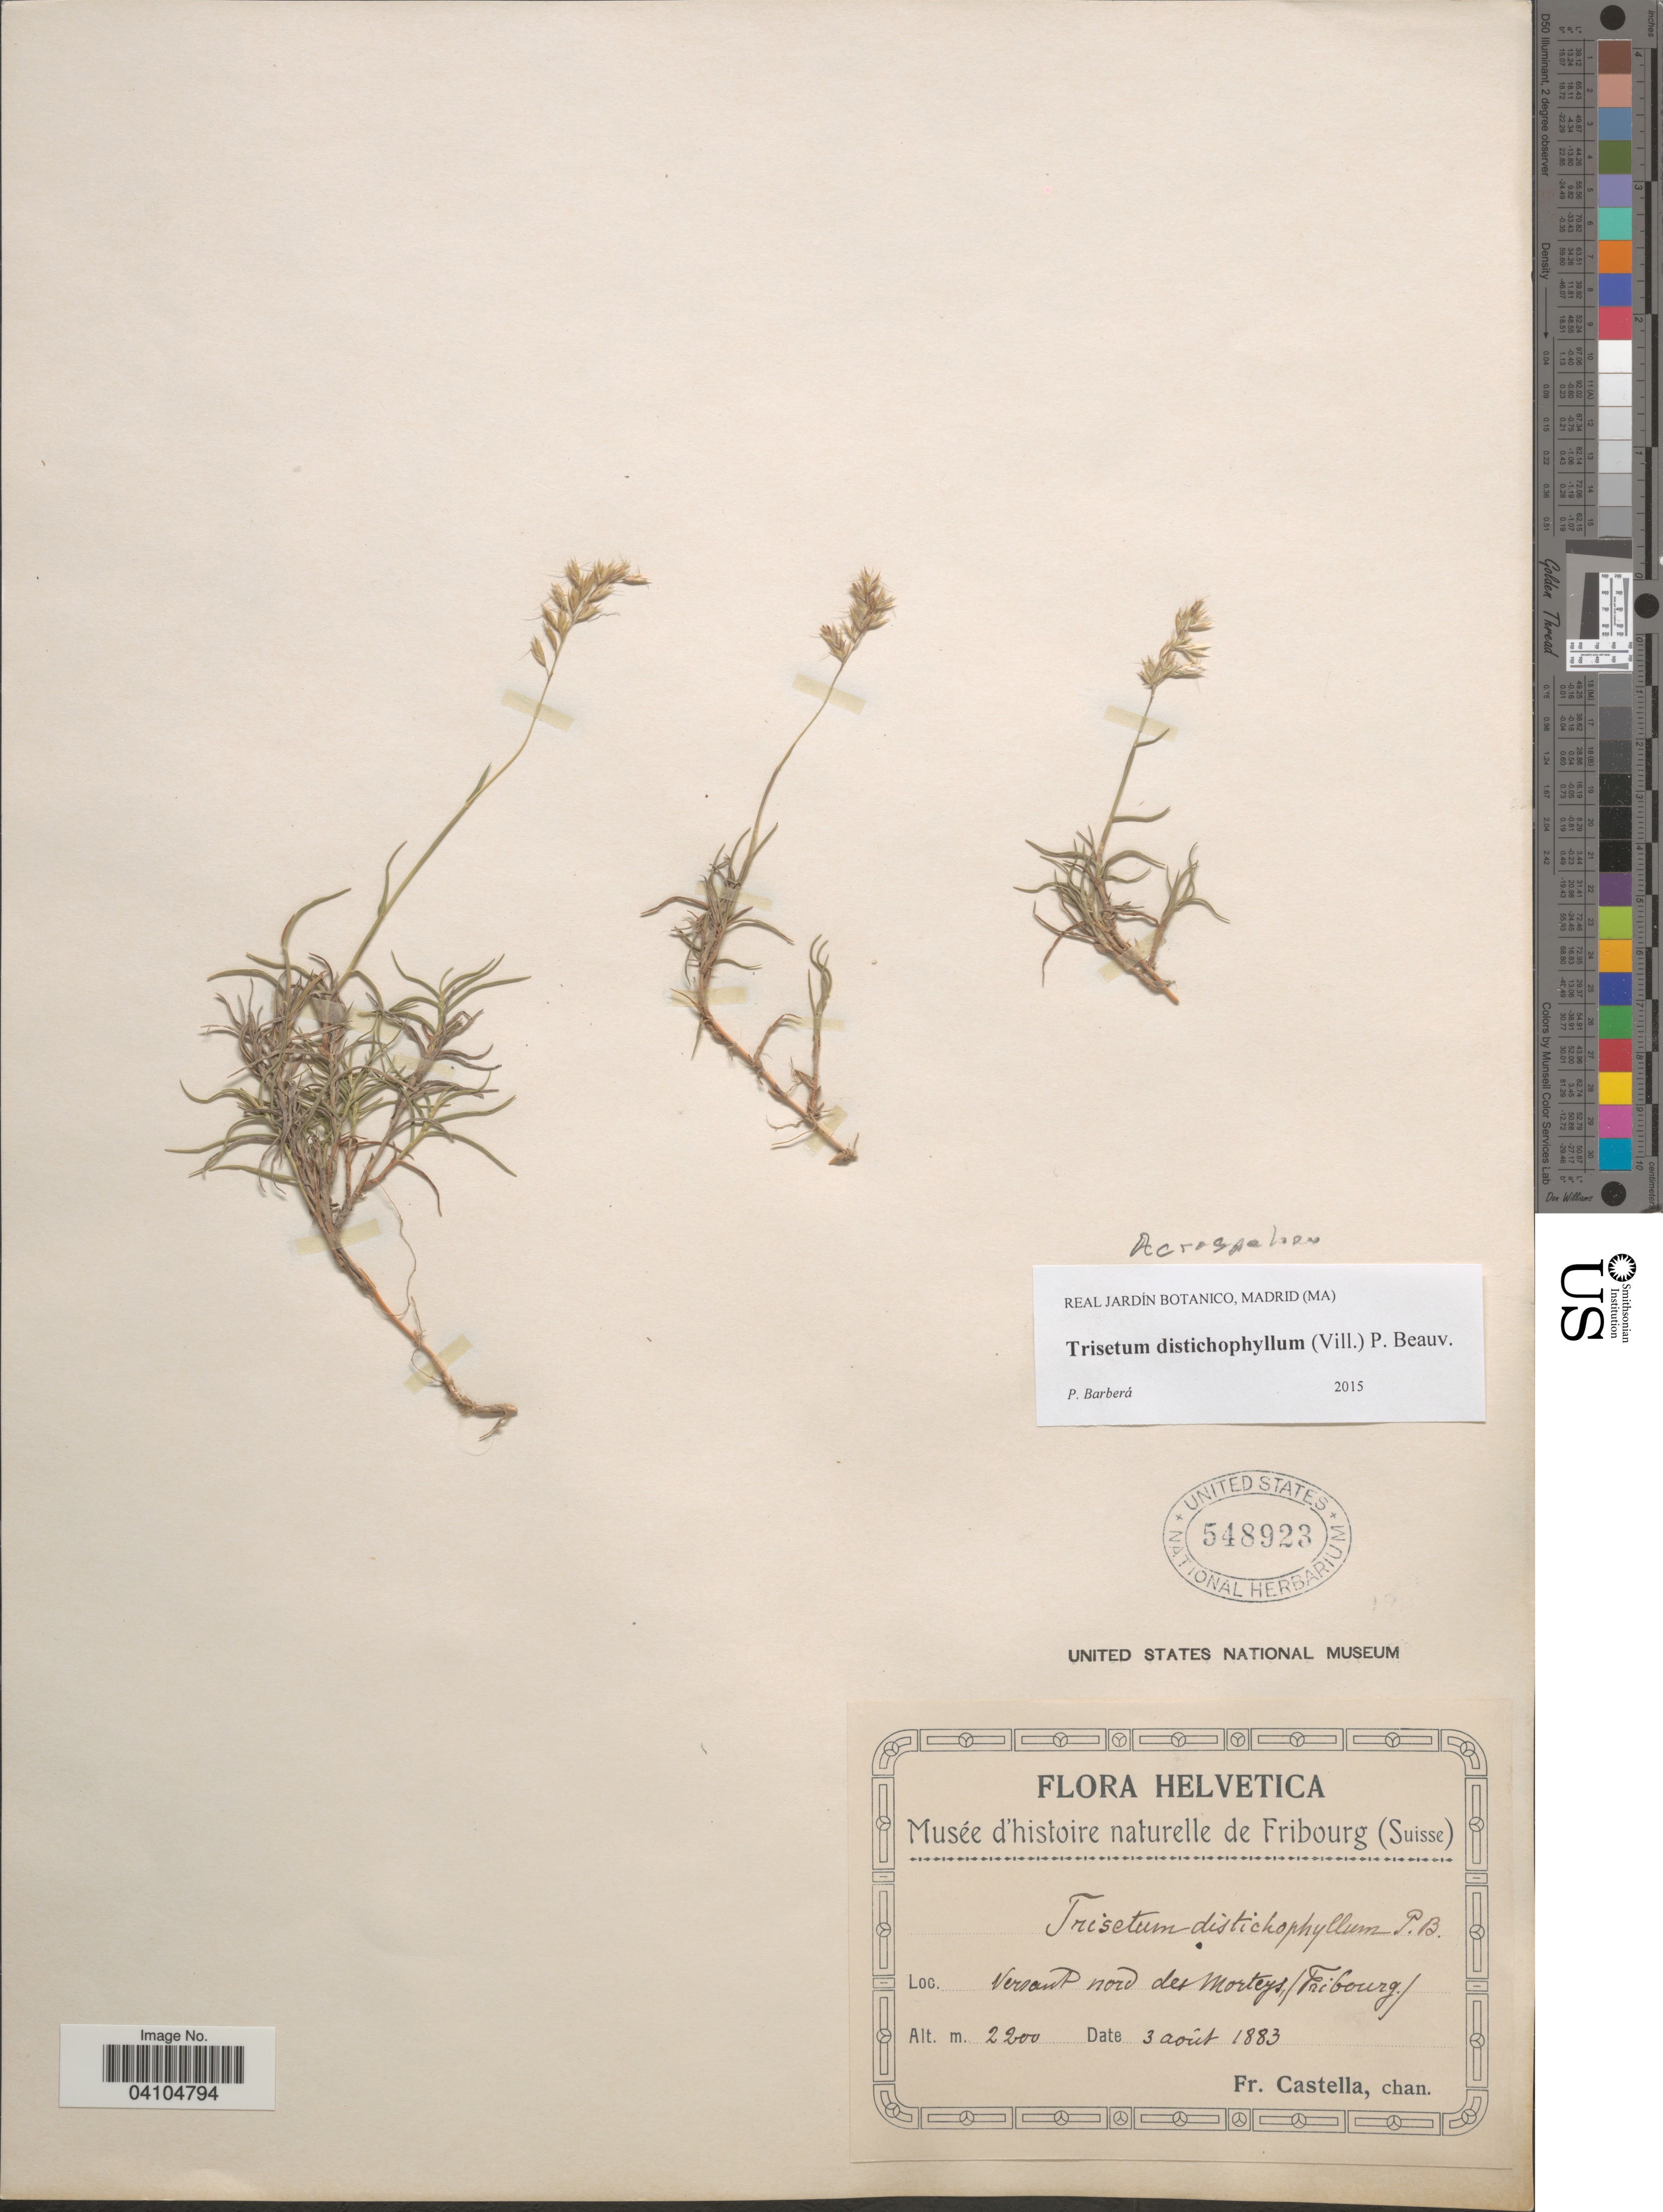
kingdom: Plantae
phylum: Tracheophyta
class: Liliopsida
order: Poales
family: Poaceae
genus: Acrospelion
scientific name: Acrospelion distichophyllum ined.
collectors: Fr. Castella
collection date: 1883-08-03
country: Switzerland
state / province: Fribourg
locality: Helvetica. Versant nord des Morteys.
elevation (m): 2200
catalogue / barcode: US 548923